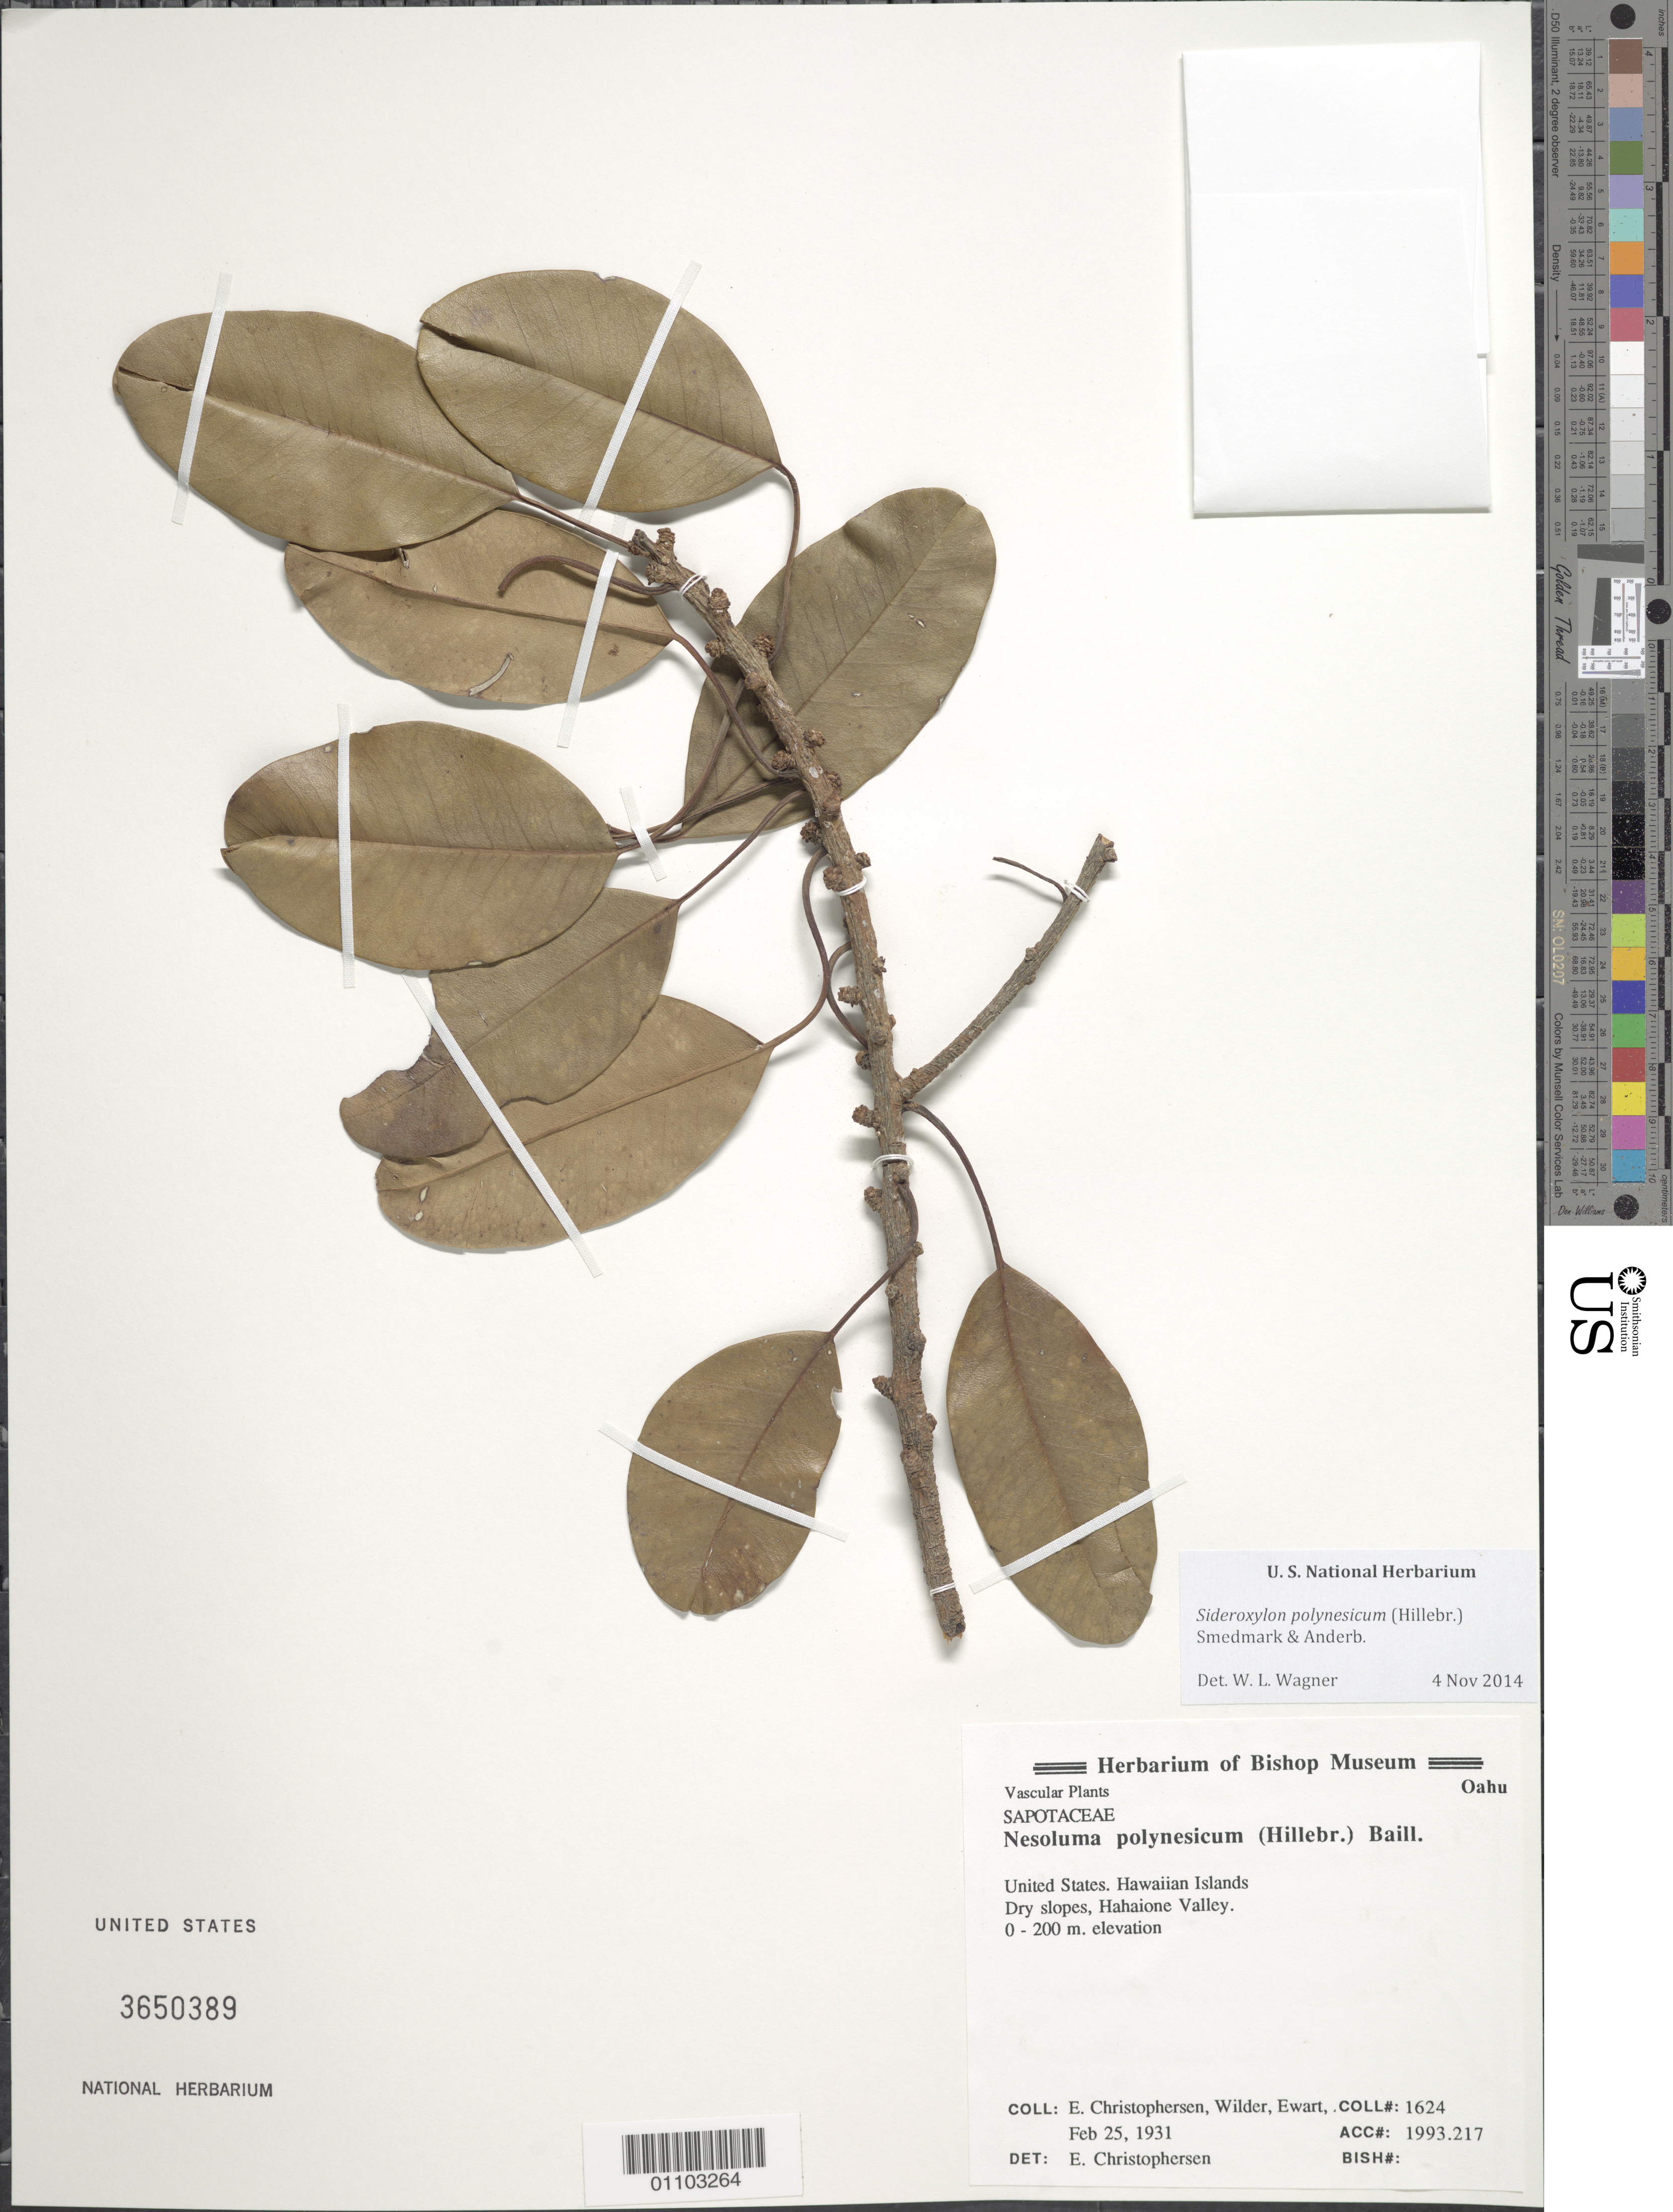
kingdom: Plantae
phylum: Tracheophyta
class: Magnoliopsida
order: Ericales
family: Sapotaceae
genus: Sideroxylon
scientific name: Sideroxylon polynesicum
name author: (Hillebr.) Smedmark & Anderb.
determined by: Wagner, W. L., (BOT), Smithsonian Institution - National Museum of Natural History (UNITED STATES)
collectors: E. Christophersen, G. Wilder & Ewart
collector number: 1624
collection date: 1931-02-25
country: United States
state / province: Hawaii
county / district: Honolulu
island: Oahu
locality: Dry slopes, Hahaione Valley.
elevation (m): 0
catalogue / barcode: US 3650389